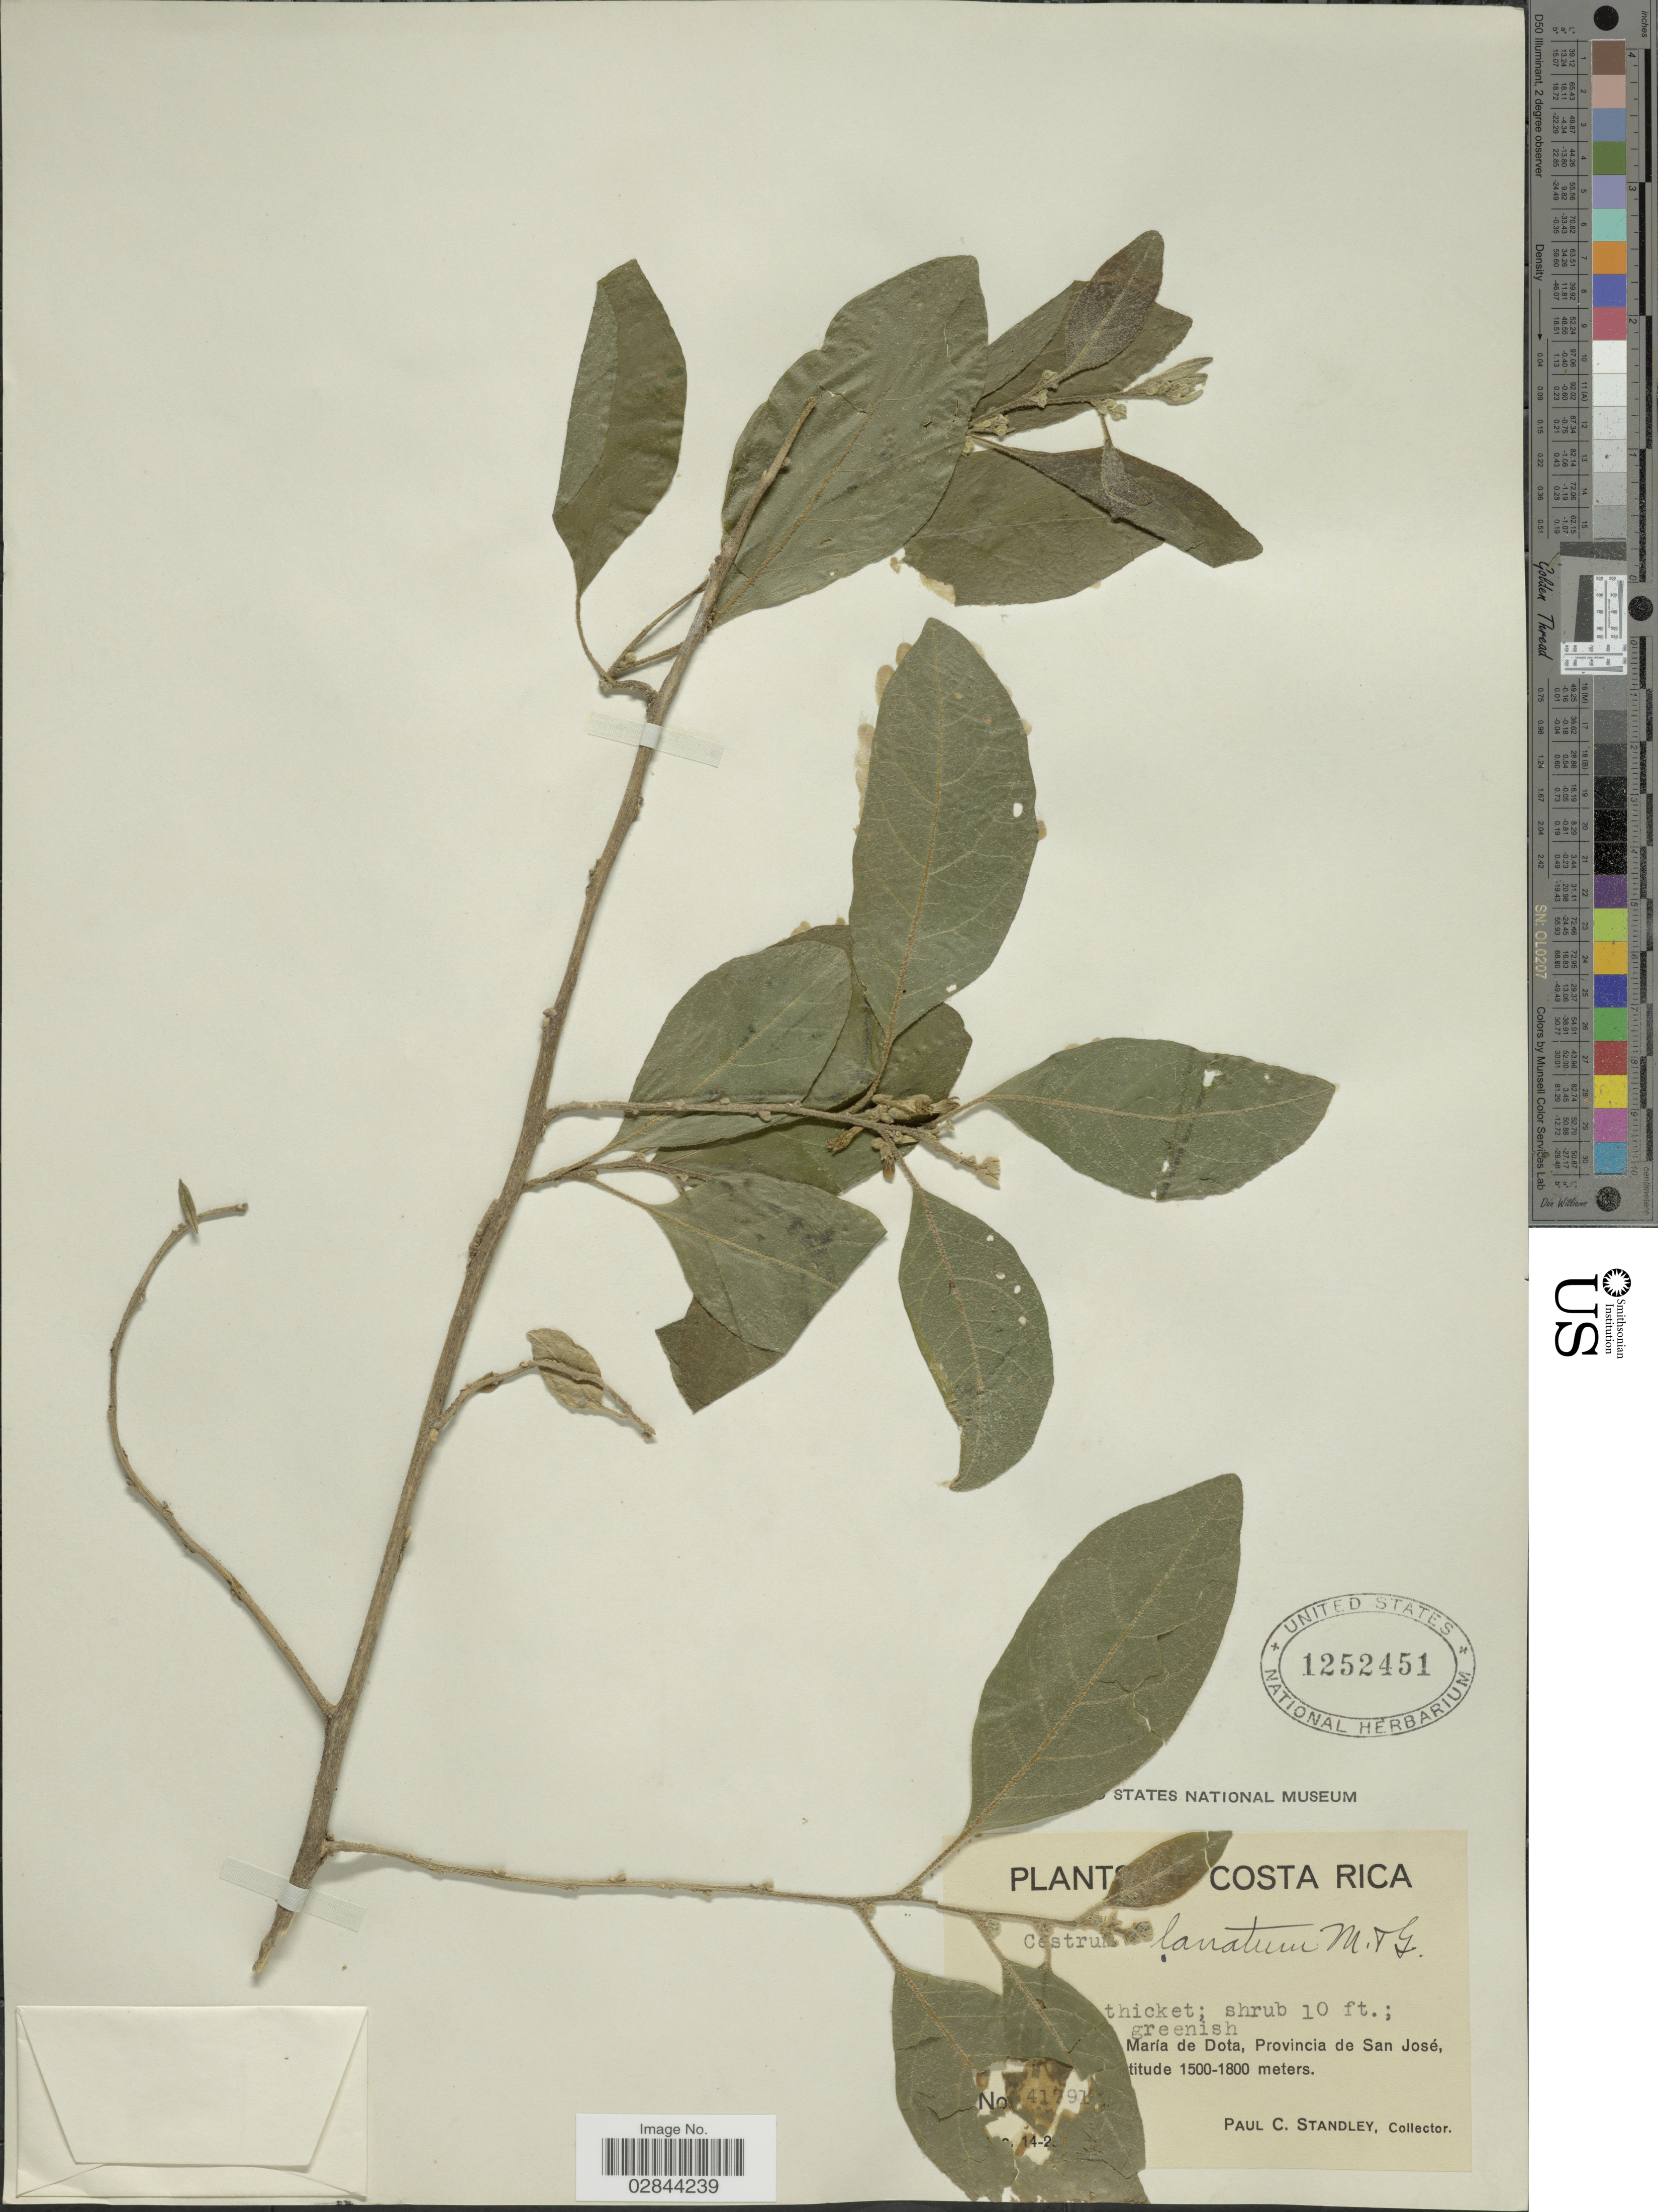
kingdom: Plantae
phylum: Tracheophyta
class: Magnoliopsida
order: Solanales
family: Solanaceae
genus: Cestrum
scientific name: Cestrum lanatum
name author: M. Martens & Galeotti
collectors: P. C. Standley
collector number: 41791!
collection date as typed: ! 14-2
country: Costa Rica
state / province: San José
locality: Vicinity of Santa María de Dota, Provincia de San José.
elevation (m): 1500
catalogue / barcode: US 1252451